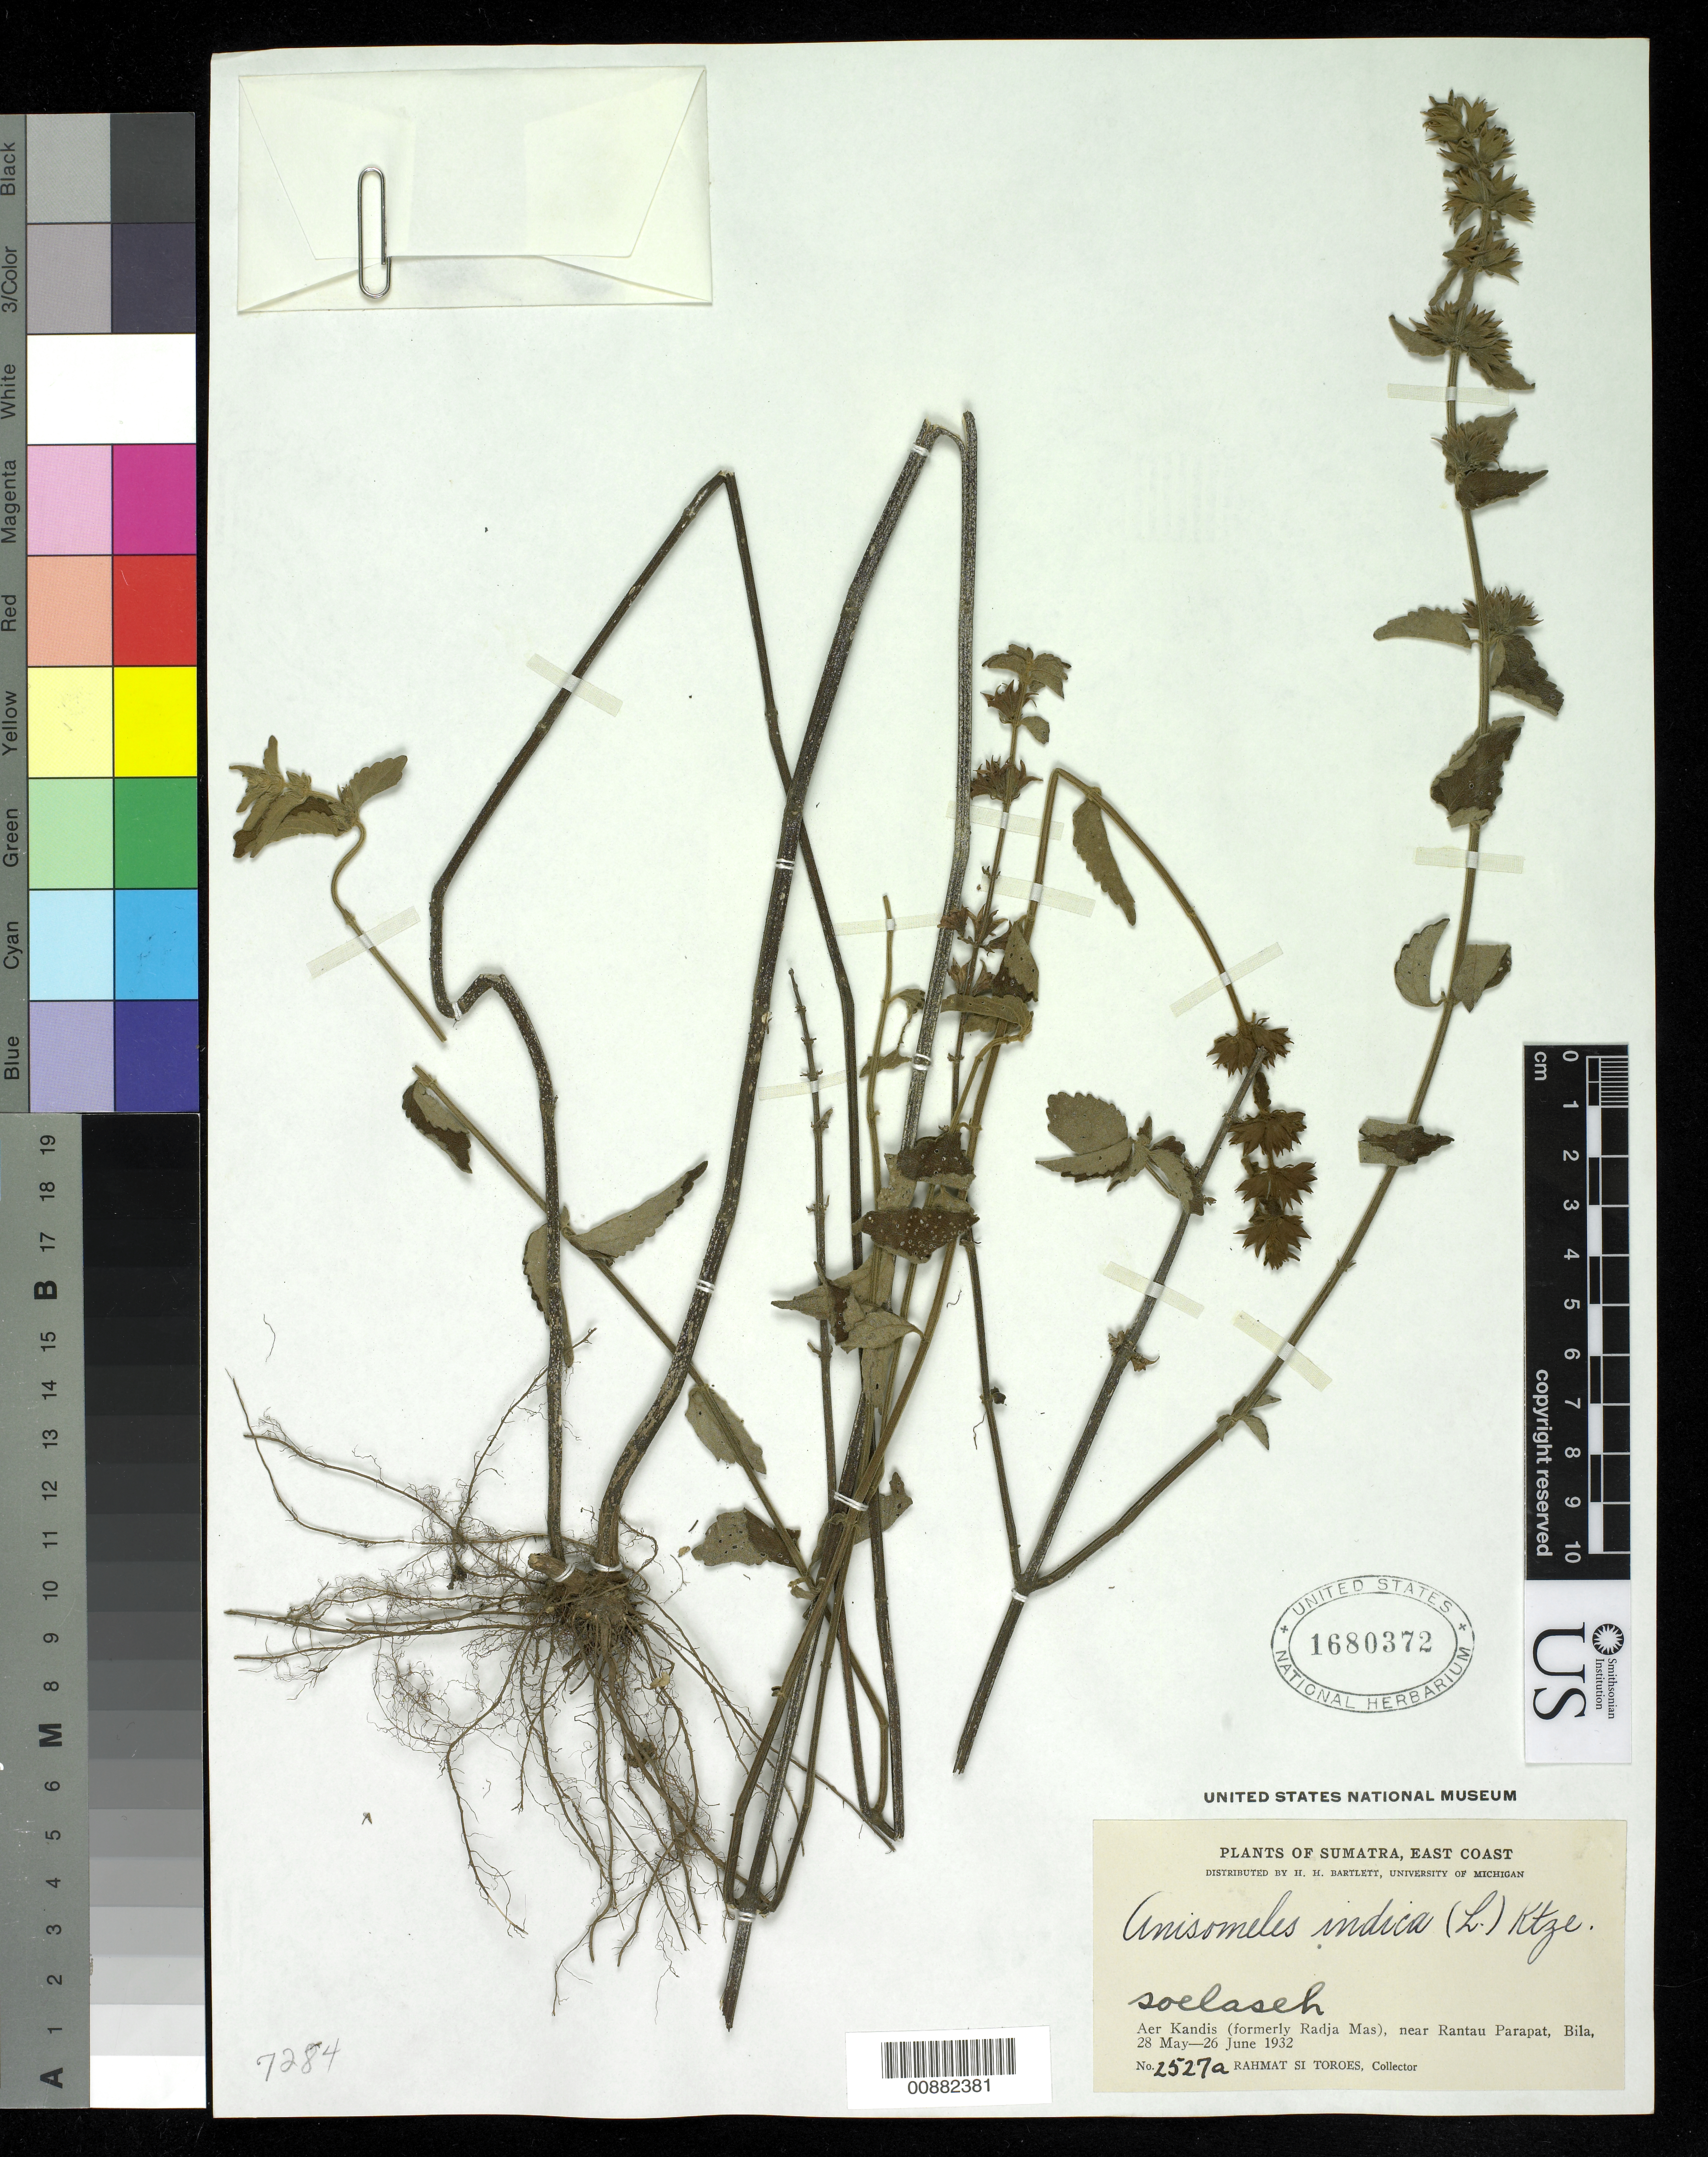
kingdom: Plantae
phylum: Tracheophyta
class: Magnoliopsida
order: Lamiales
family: Lamiaceae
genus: Anisomeles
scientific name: Anisomeles indica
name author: (L.) Kuntze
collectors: Rahmat Si Boeea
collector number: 2527 A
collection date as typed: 28 May 1932 to 26 Jun 1932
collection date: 1932-05-28/1932-06-26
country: Indonesia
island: Sumatra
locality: Aer Kandis (formerly Radja Mas), near Rantau Parapat, Bila.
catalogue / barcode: US 1680372